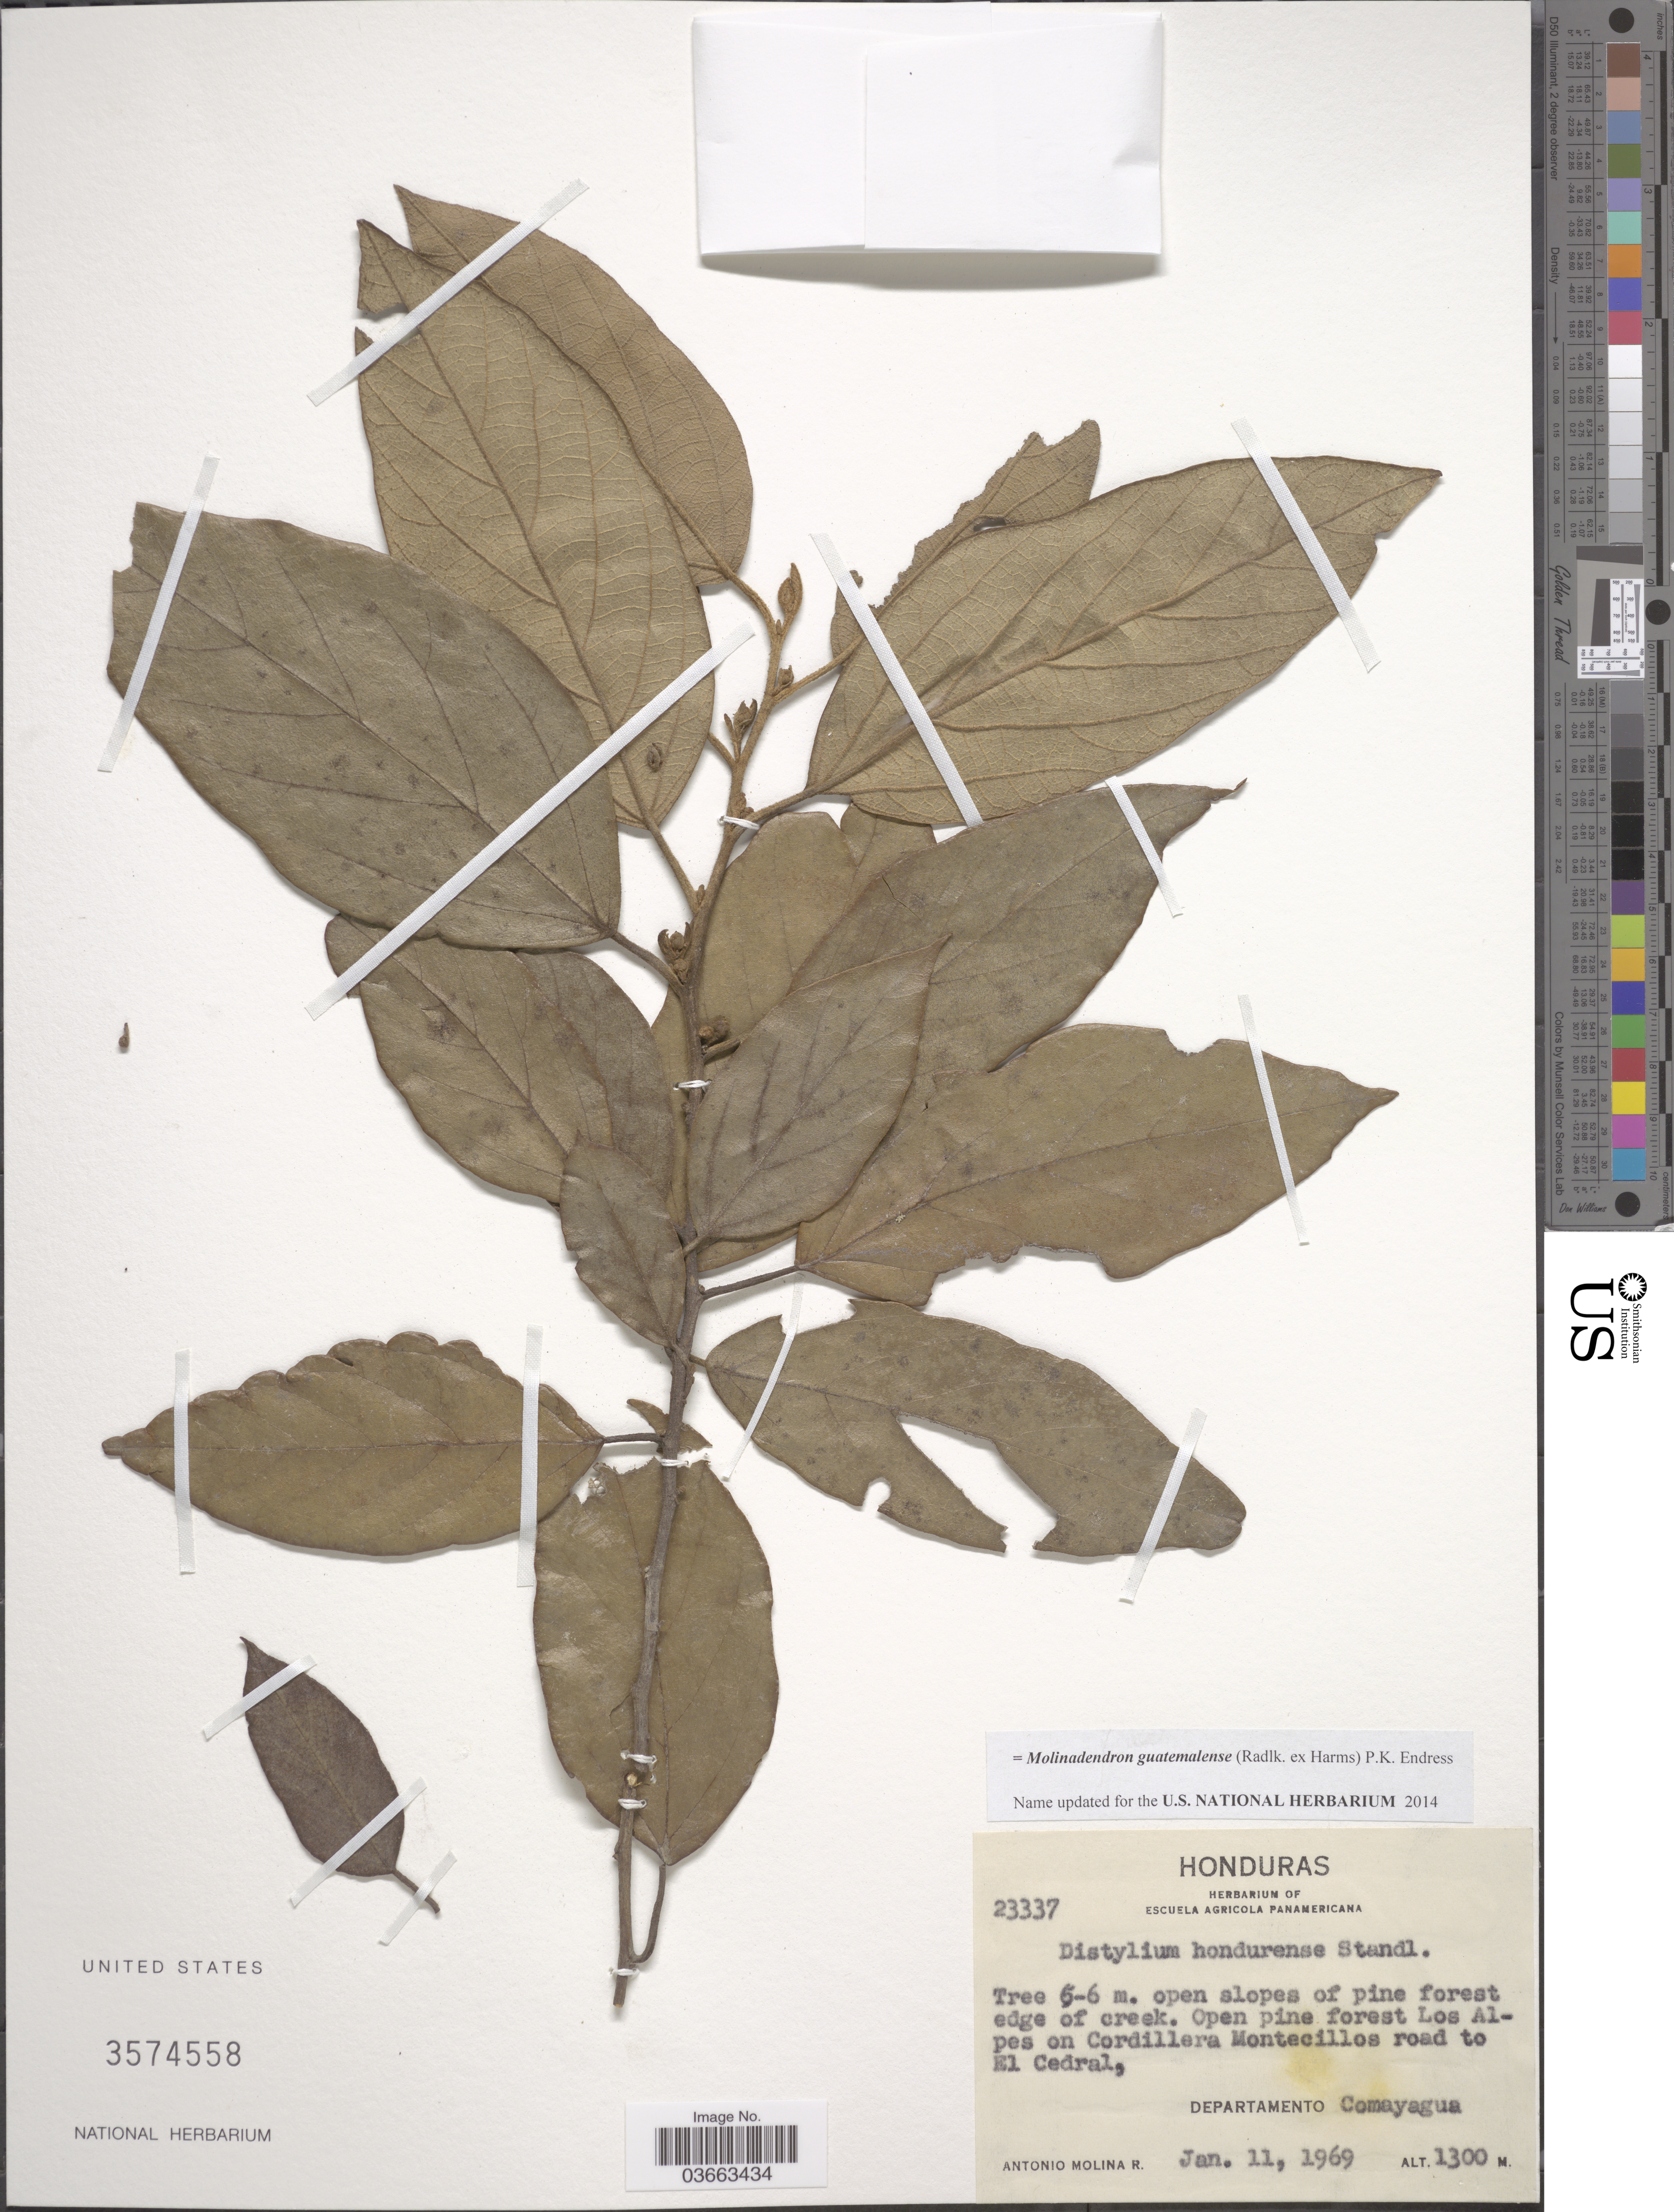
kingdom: Plantae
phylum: Tracheophyta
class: Magnoliopsida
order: Saxifragales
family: Hamamelidaceae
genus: Molinadendron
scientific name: Molinadendron guatemalense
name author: (Harms)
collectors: A. Molina R.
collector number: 23337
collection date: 1969-01-11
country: Honduras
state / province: Comayagua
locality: Open pine forest Los Alpes on Cordillera Montecillos road to El Cedral, Departamento Comayagua.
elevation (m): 1300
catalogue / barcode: US 3574558